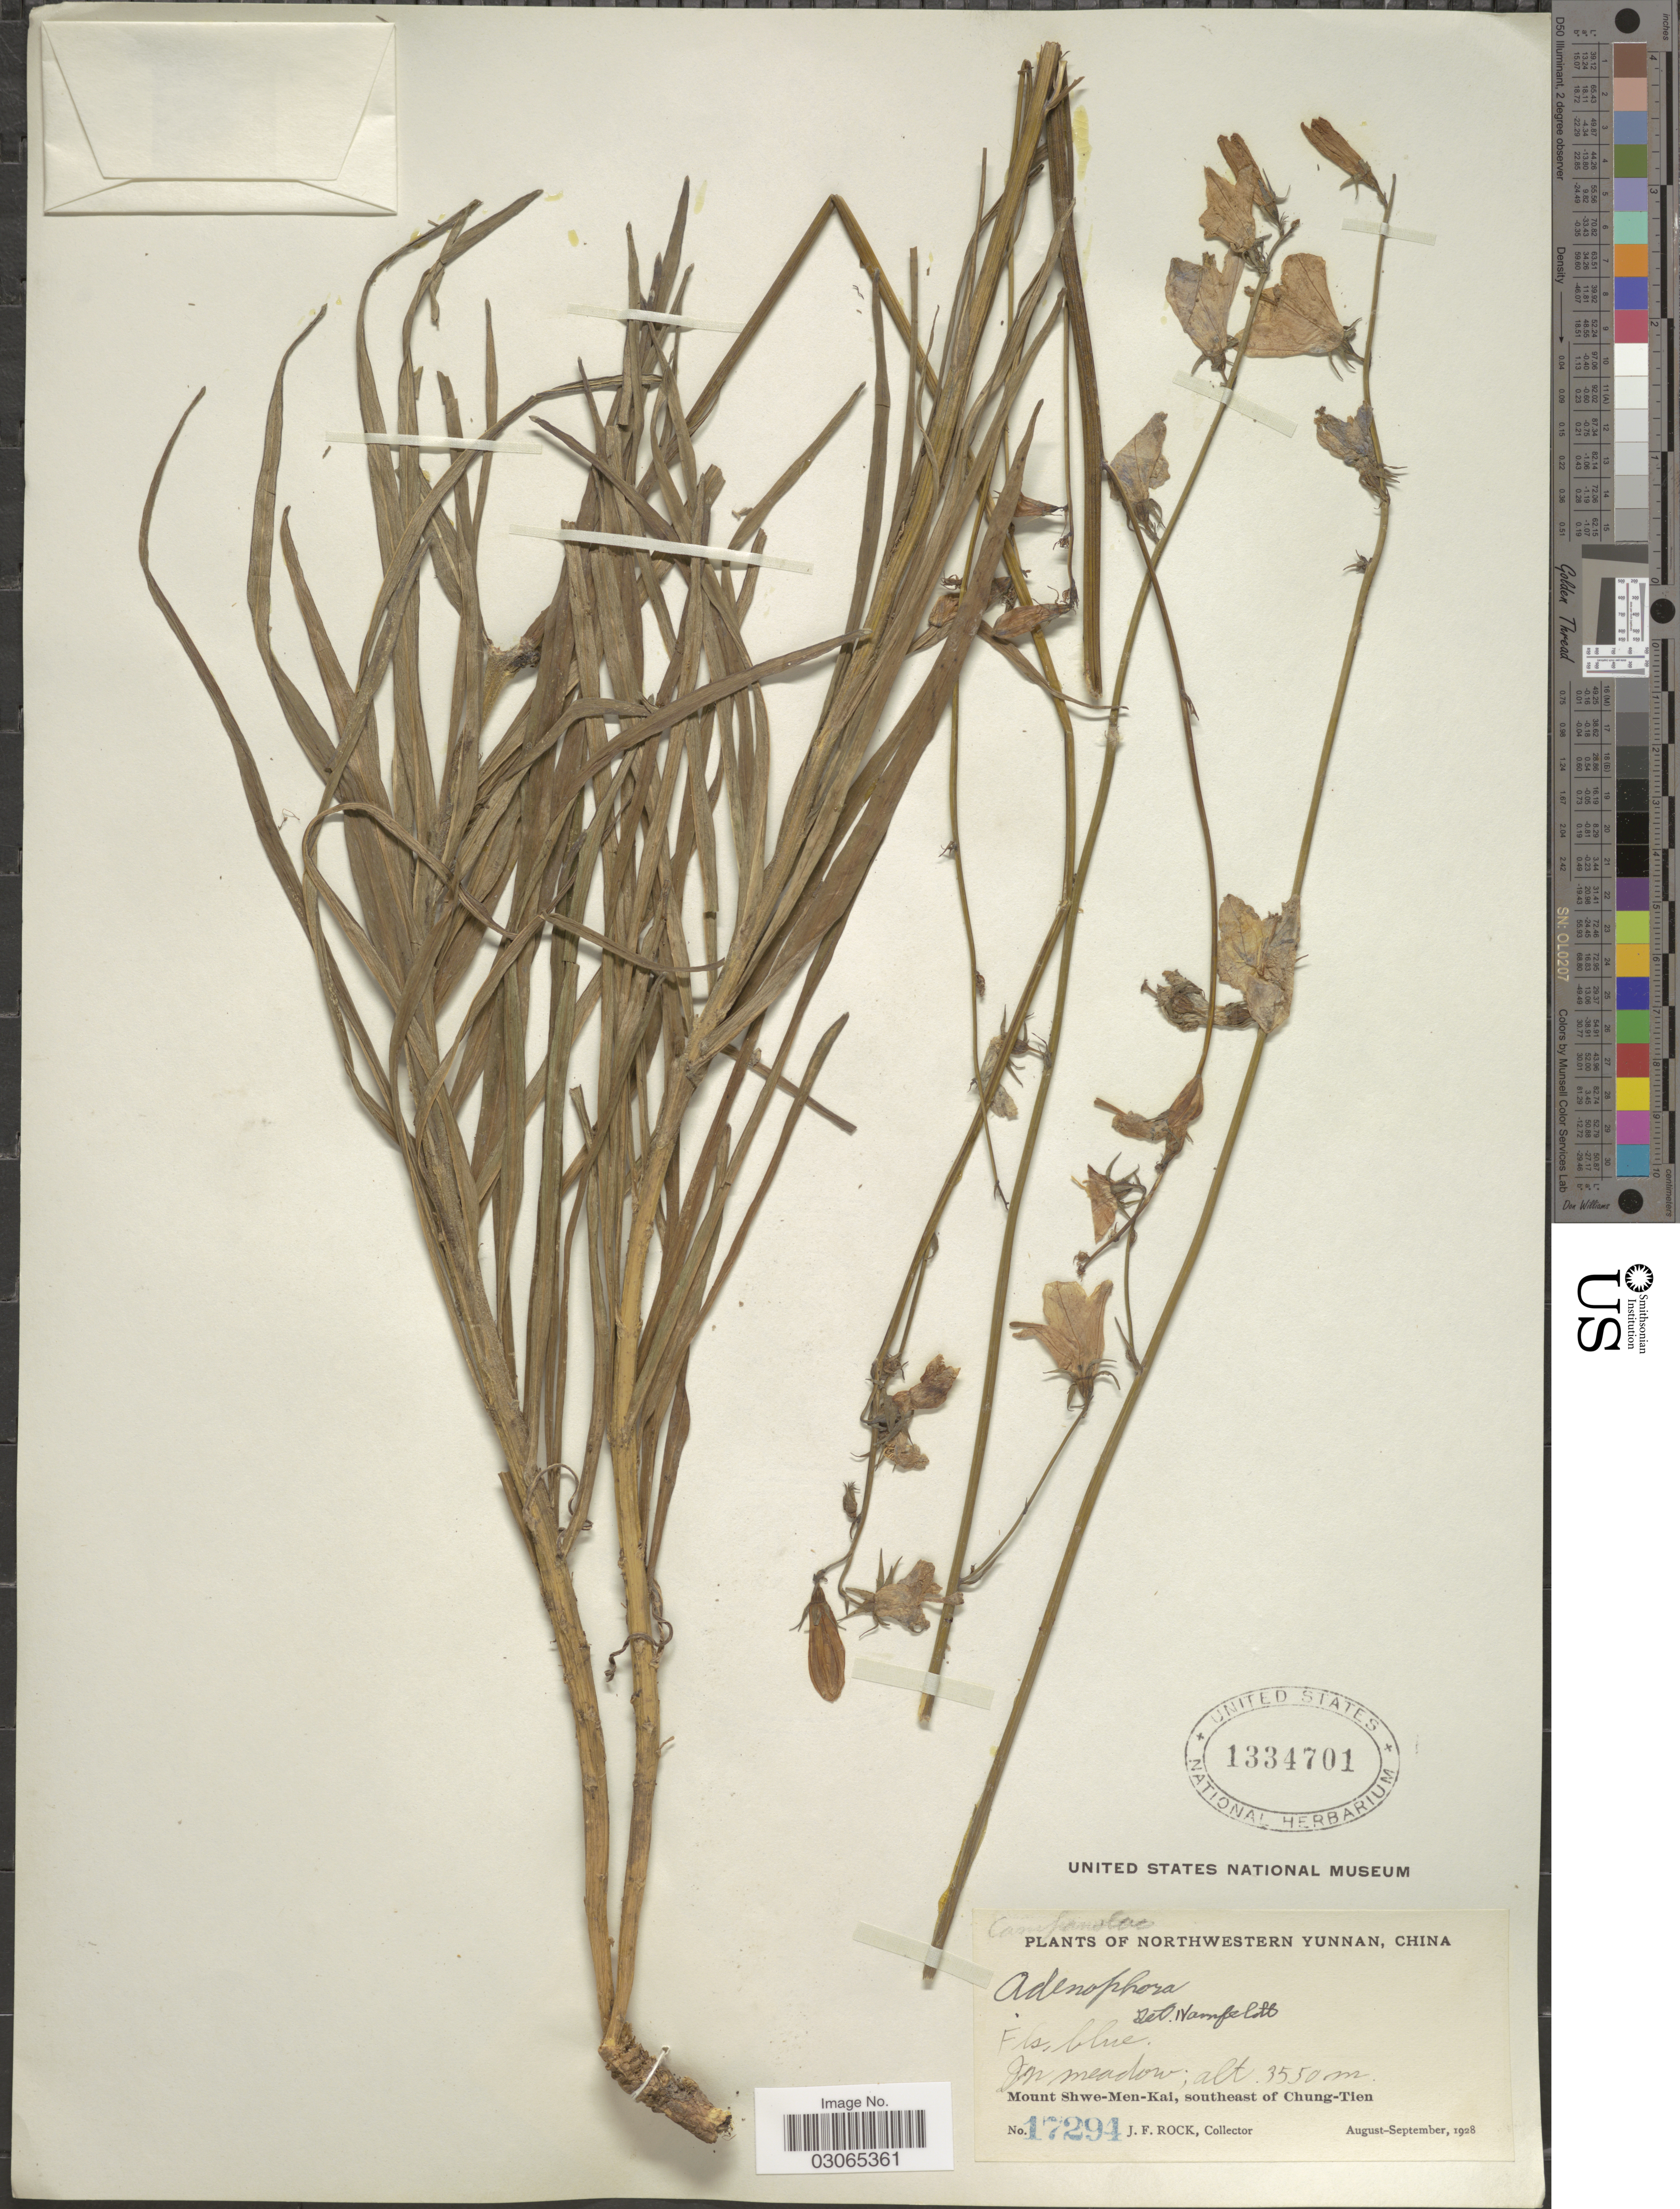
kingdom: Plantae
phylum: Tracheophyta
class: Magnoliopsida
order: Asterales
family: Campanulaceae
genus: Adenophora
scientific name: Adenophora sp.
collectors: J. Rock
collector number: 17294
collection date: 1928-08/1928-09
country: China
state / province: Yunnan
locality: Northwestern Yunnan. Mount Shwe-Men-Kai, southeast of Chung-Tien.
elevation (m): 3550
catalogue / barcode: US 1334701